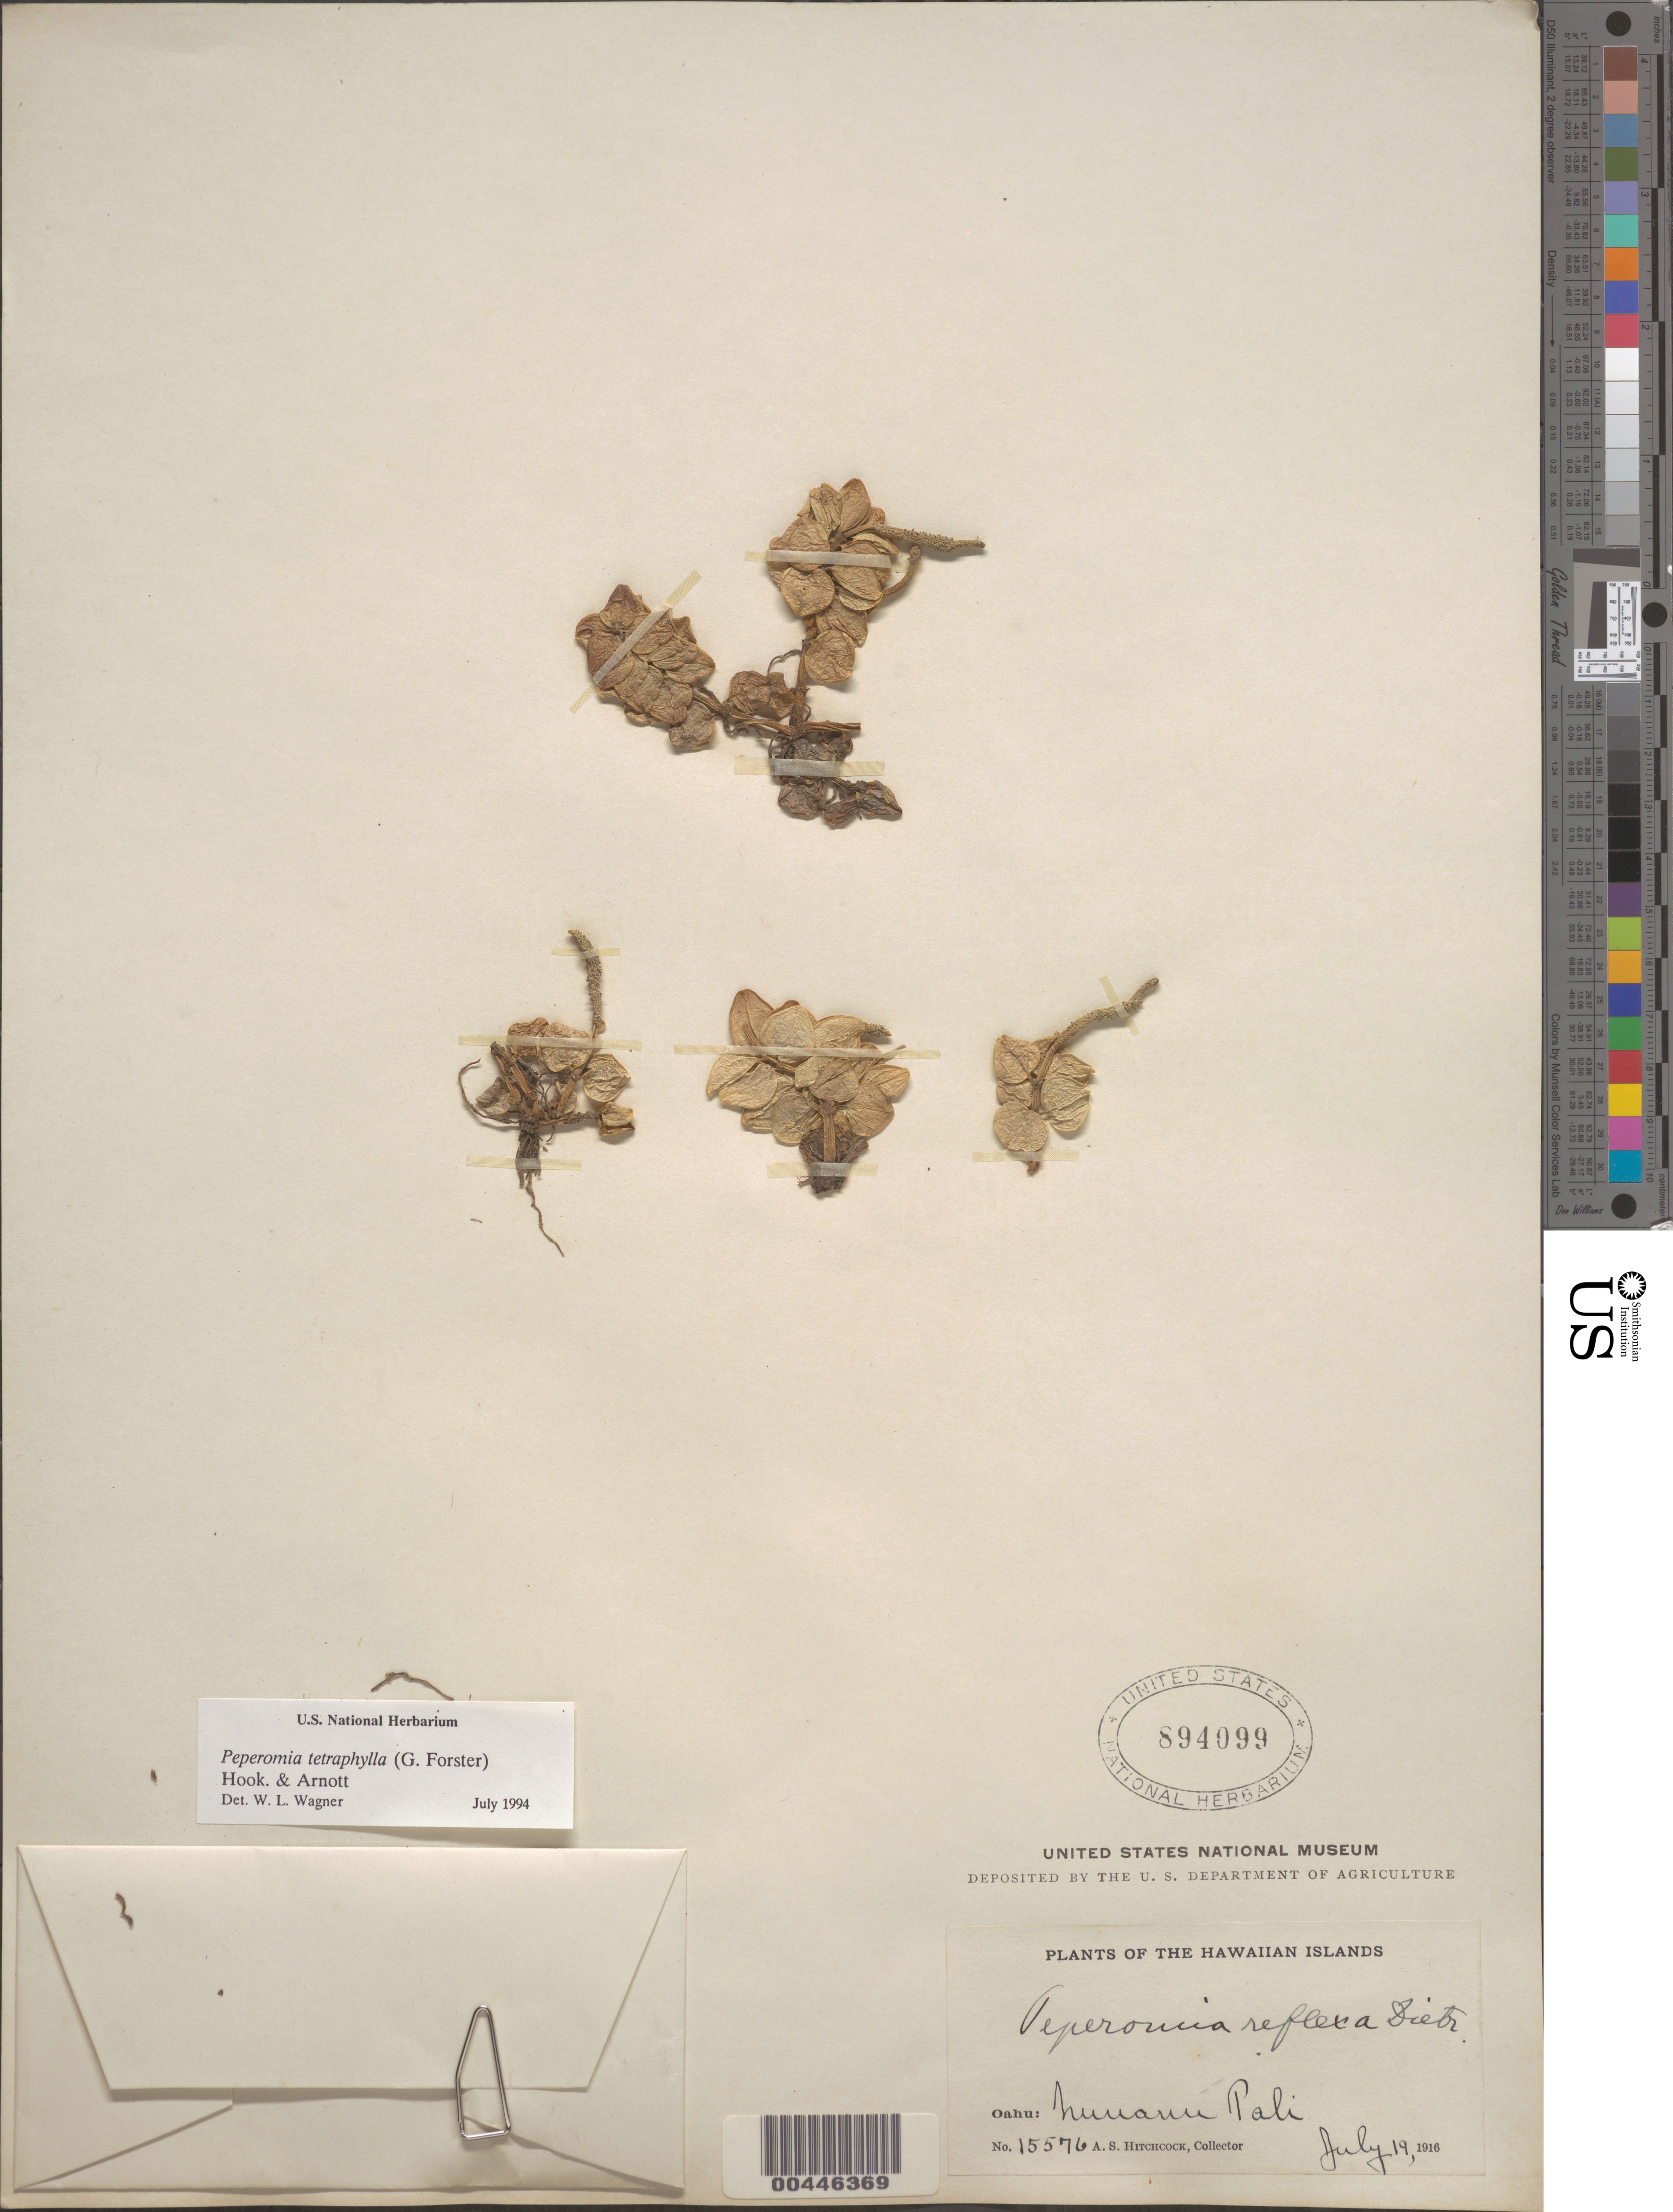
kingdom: Plantae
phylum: Tracheophyta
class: Magnoliopsida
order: Piperales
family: Piperaceae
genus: Peperomia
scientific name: Peperomia trichopus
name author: Trel. in J.F. Macbr.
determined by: Wagner, W. L., (BOT), Smithsonian Institution - National Museum of Natural History (UNITED STATES)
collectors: A. S. Hitchcock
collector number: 15576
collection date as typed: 19 Jul 1916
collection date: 1916-07-19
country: United States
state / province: Hawaii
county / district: Honolulu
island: Oahu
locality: Nuuanu Pali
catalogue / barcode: US 894099